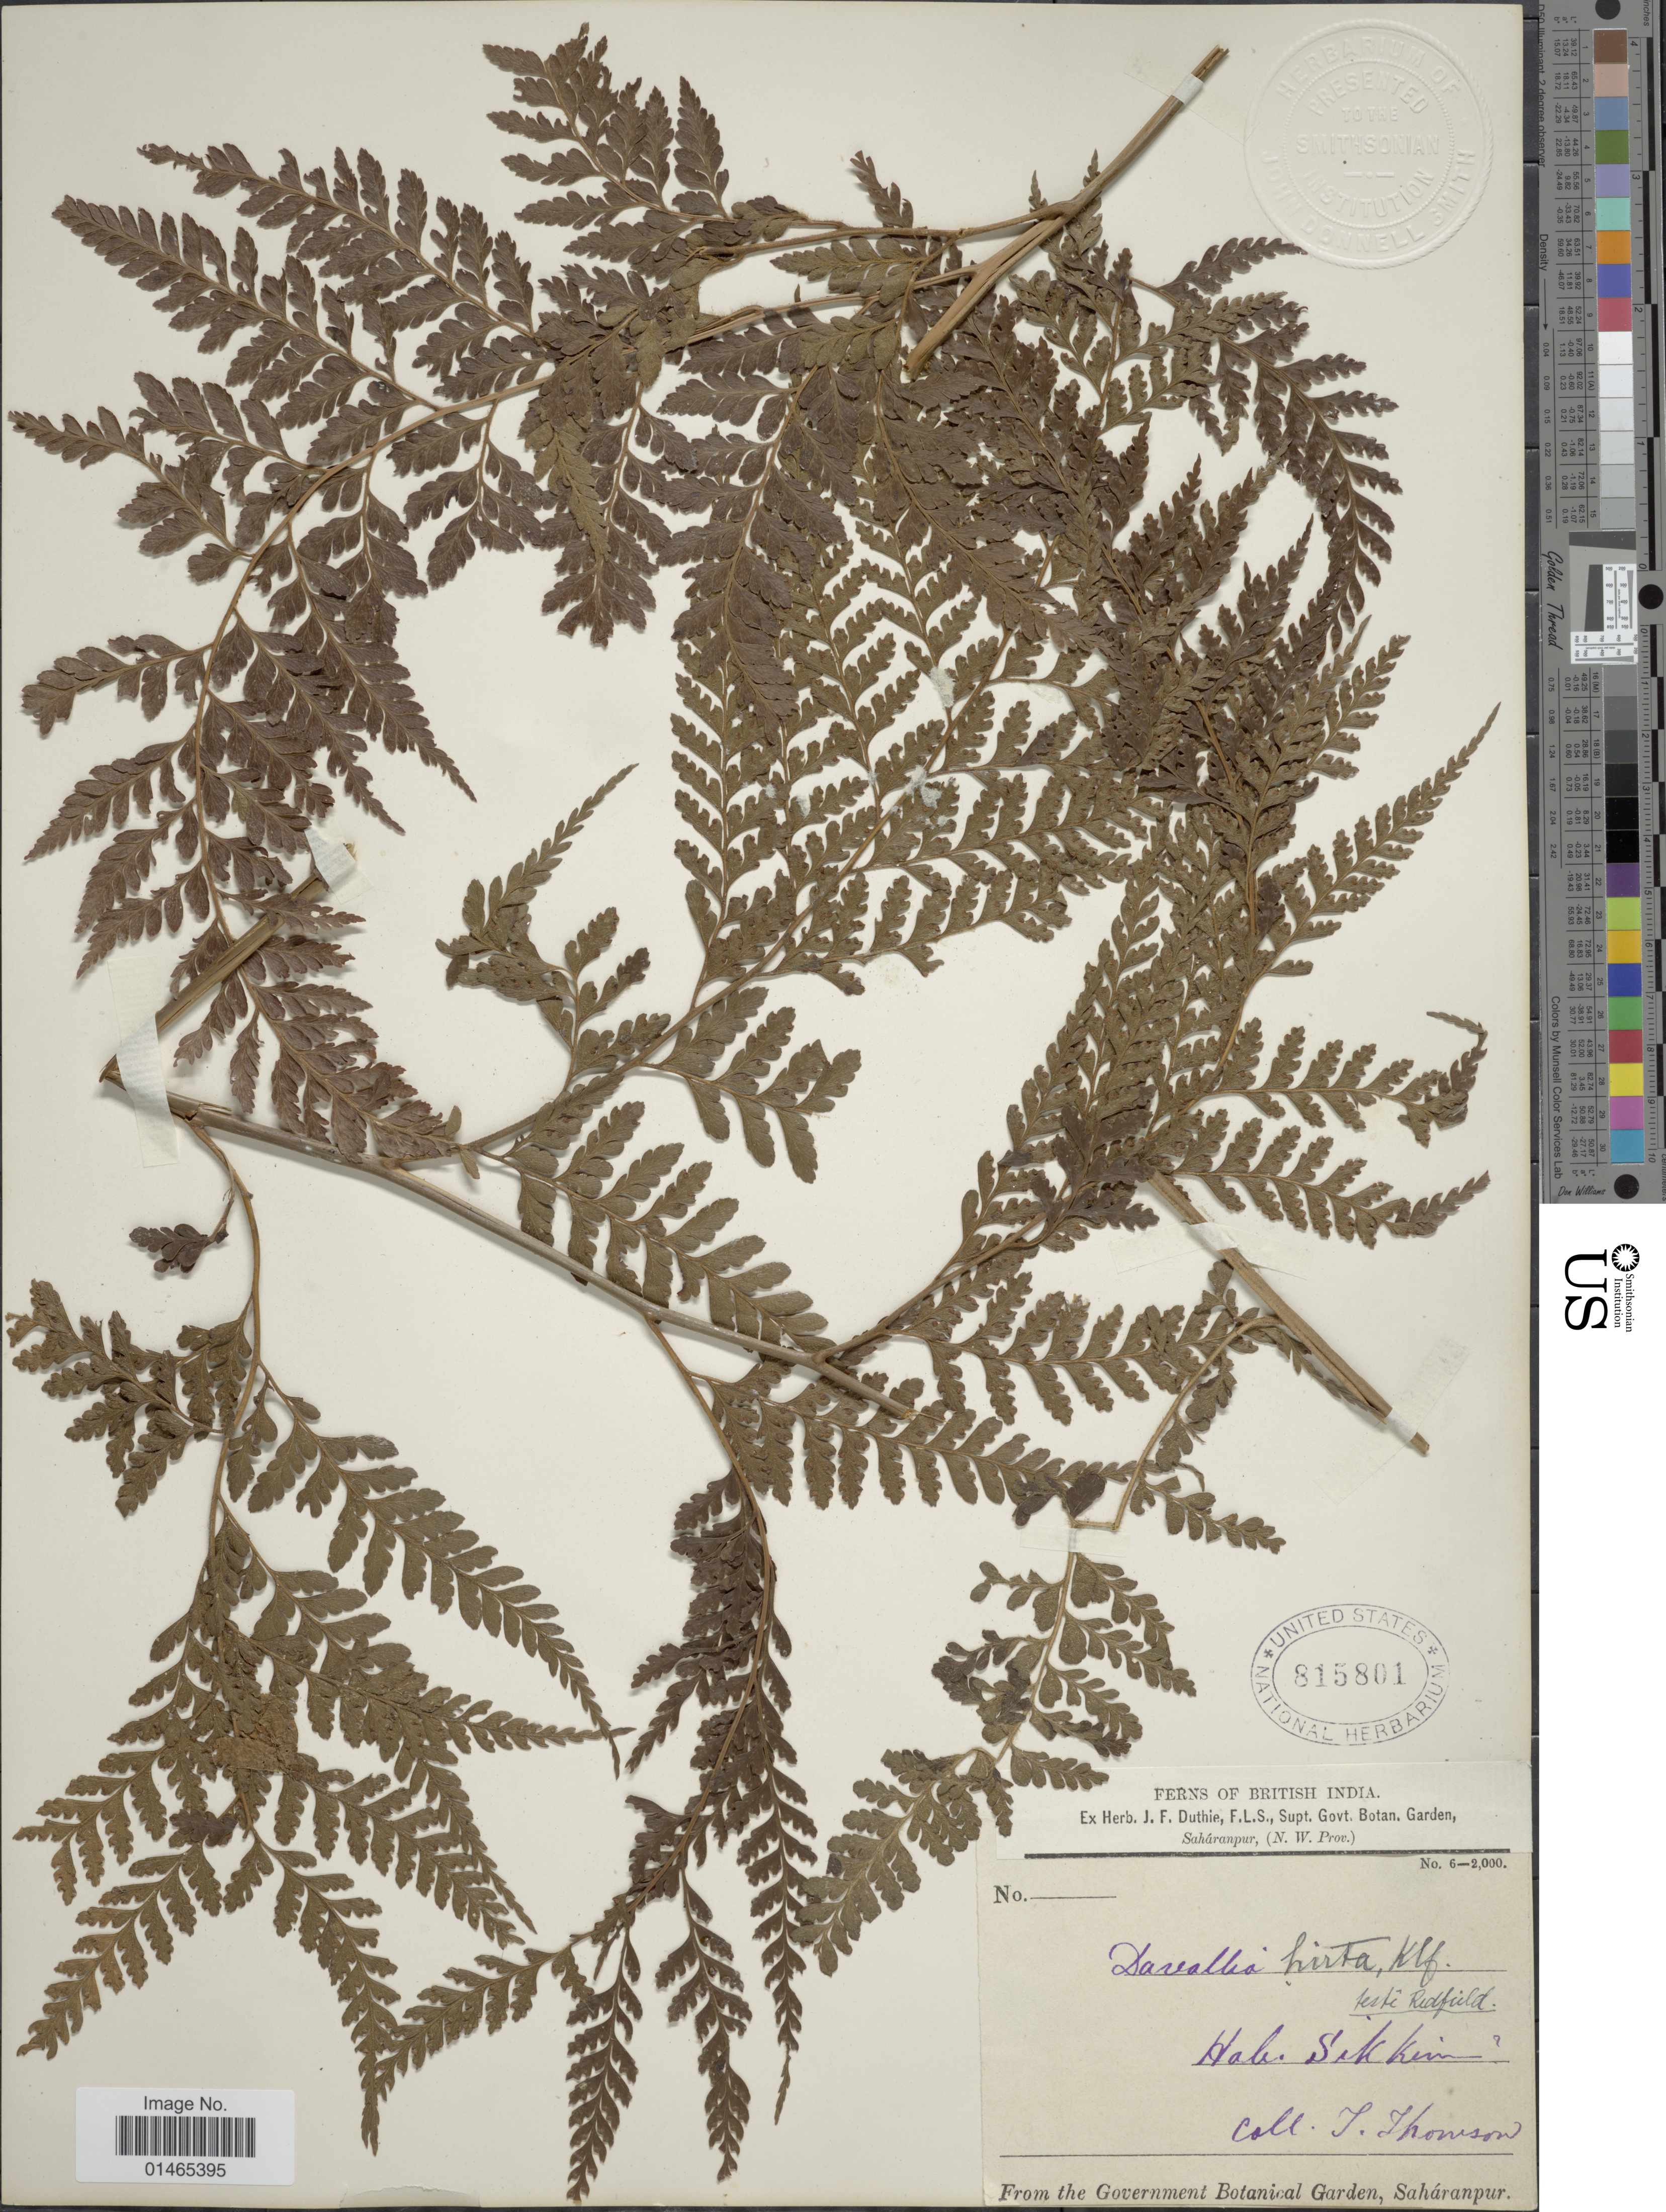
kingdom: Plantae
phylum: Tracheophyta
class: Polypodiopsida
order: Polypodiales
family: Dennstaedtiaceae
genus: Microlepia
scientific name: Microlepia dubia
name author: (Roxb.) C.V. Morton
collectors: T. Thomson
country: India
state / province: Sikkim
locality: British India, Saháranpur, (N.W. Prov.)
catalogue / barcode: US 815801